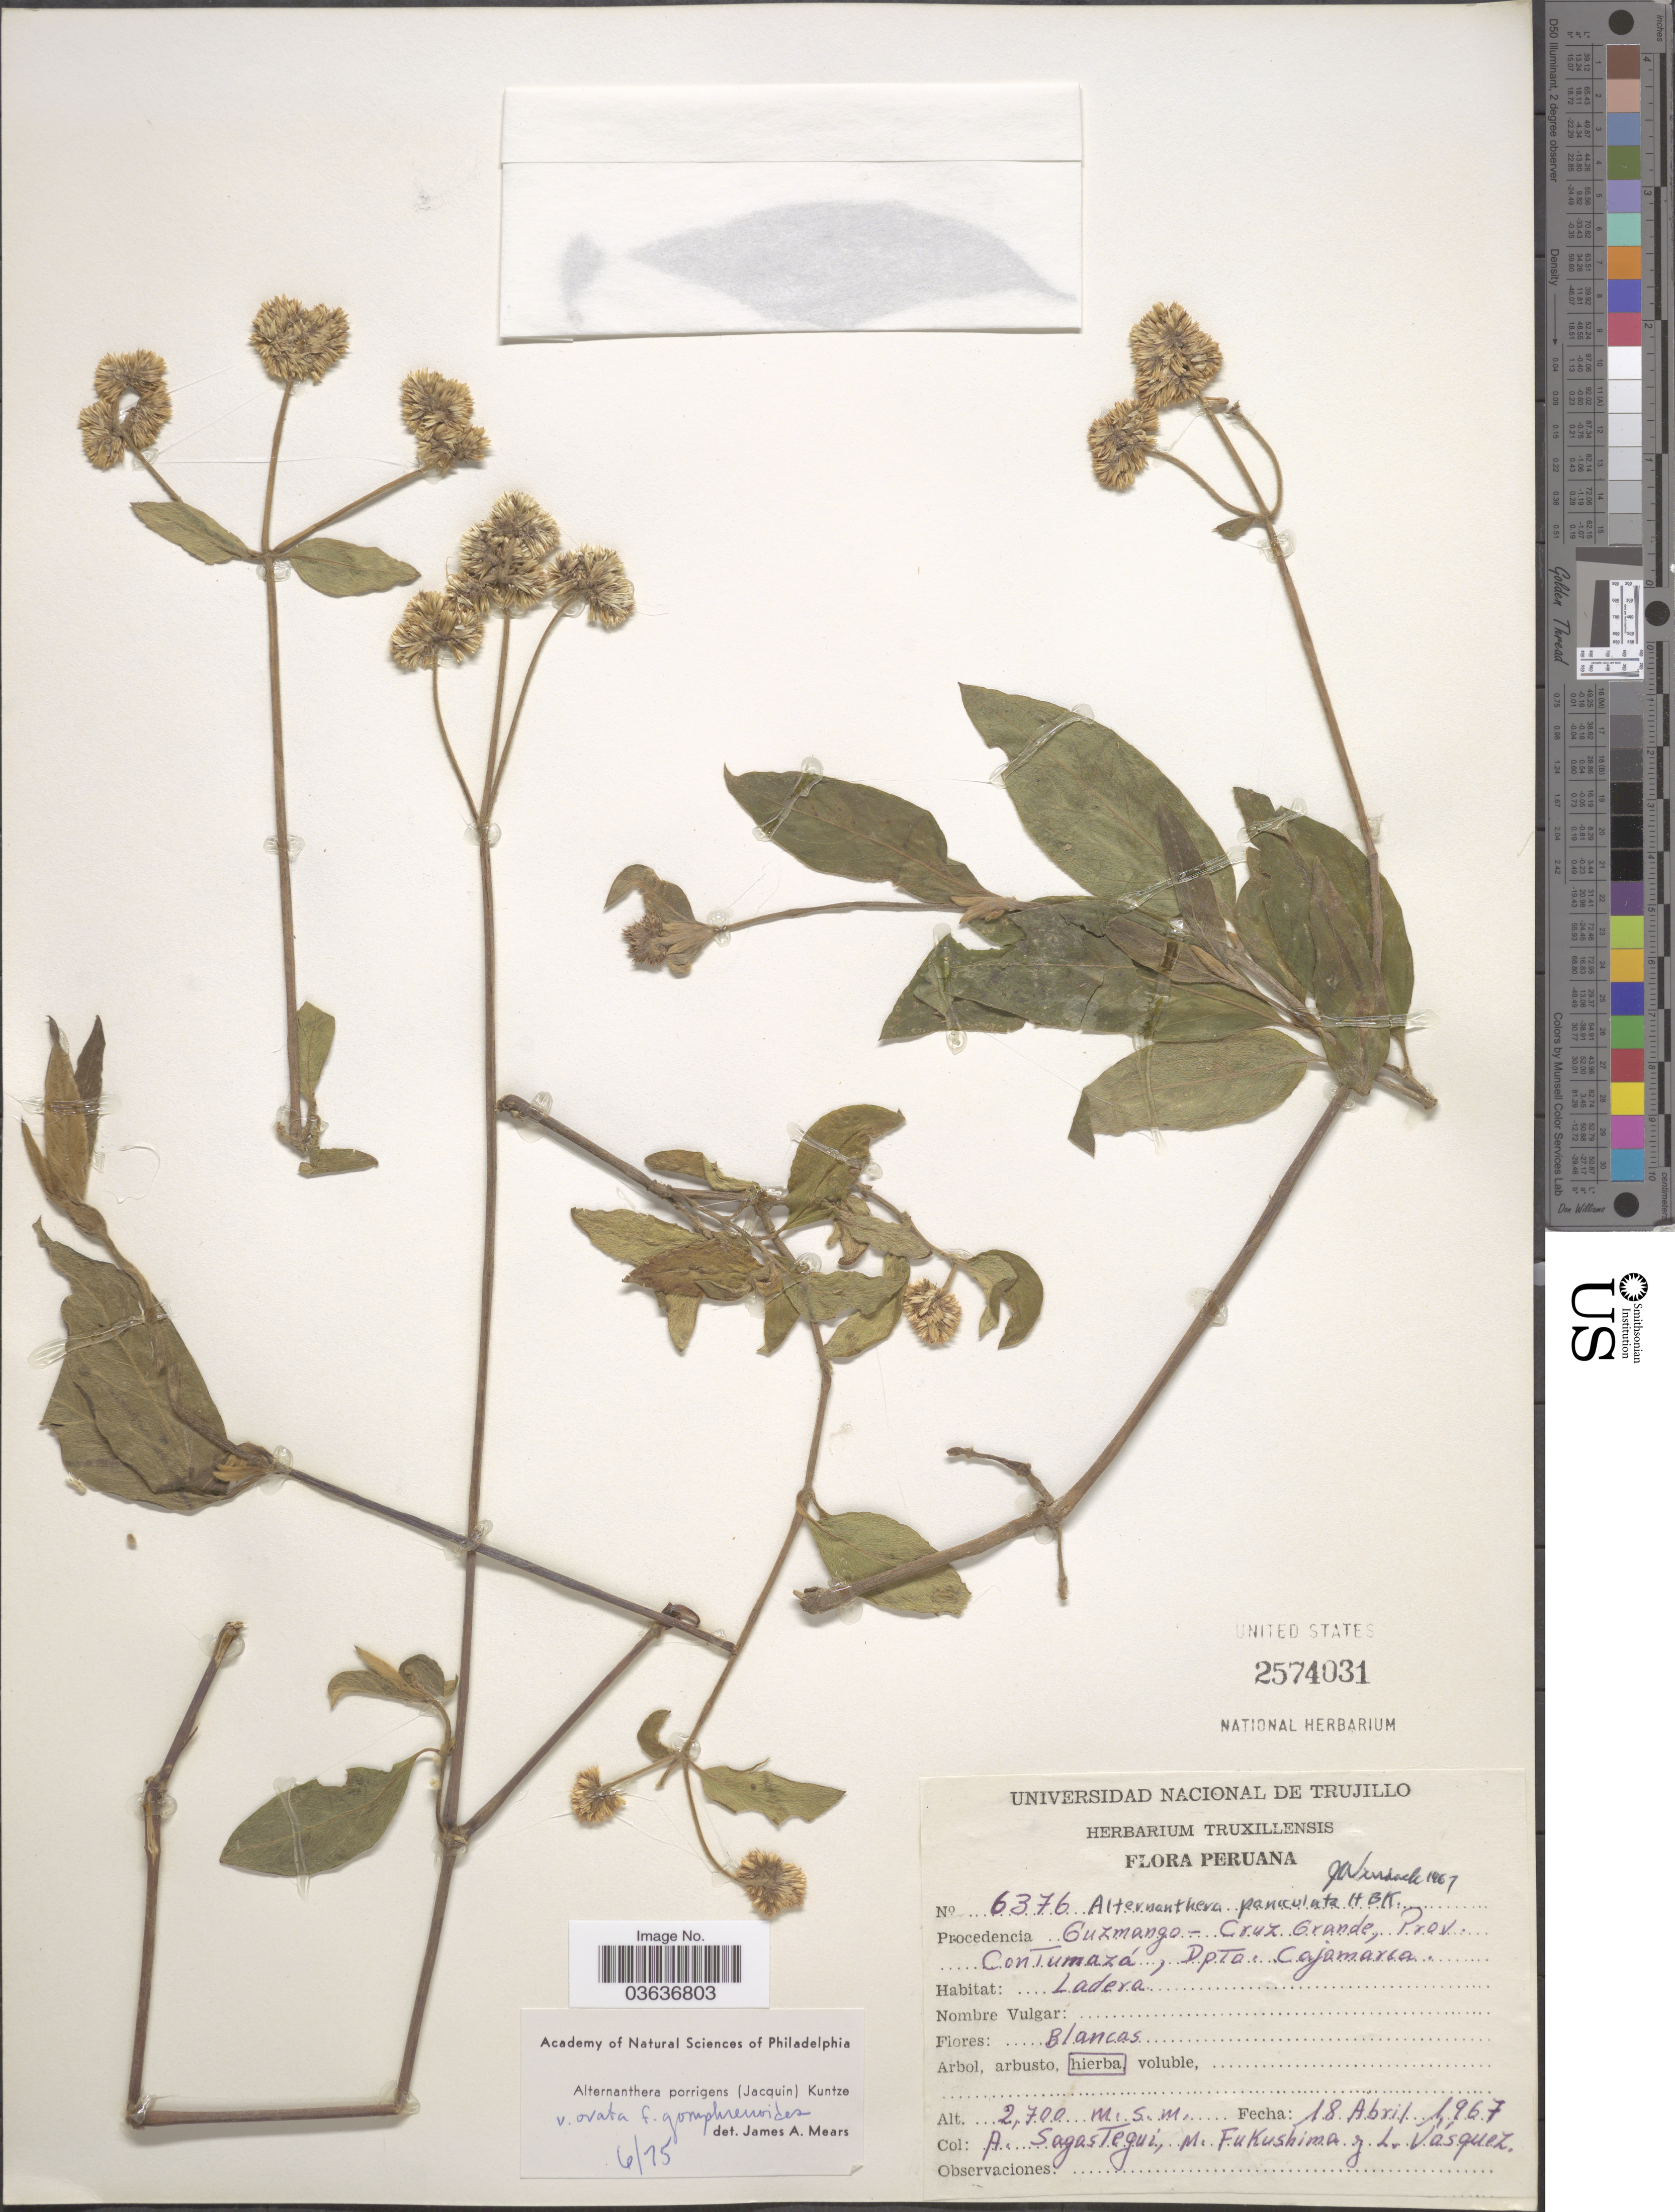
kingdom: Plantae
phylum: Tracheophyta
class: Magnoliopsida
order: Caryophyllales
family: Amaranthaceae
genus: Alternanthera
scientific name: Alternanthera porrigens var. ovata Mears var. nov. ined.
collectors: A. Sagástegui A., M. Fukushima & J. Vásquez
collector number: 6376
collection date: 1967-04-18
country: Peru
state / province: Cajamarca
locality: Guzmango - Cruz Grande, Prov. Contumazá, Dpto. Cajamarca.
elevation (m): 2700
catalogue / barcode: US 2574031